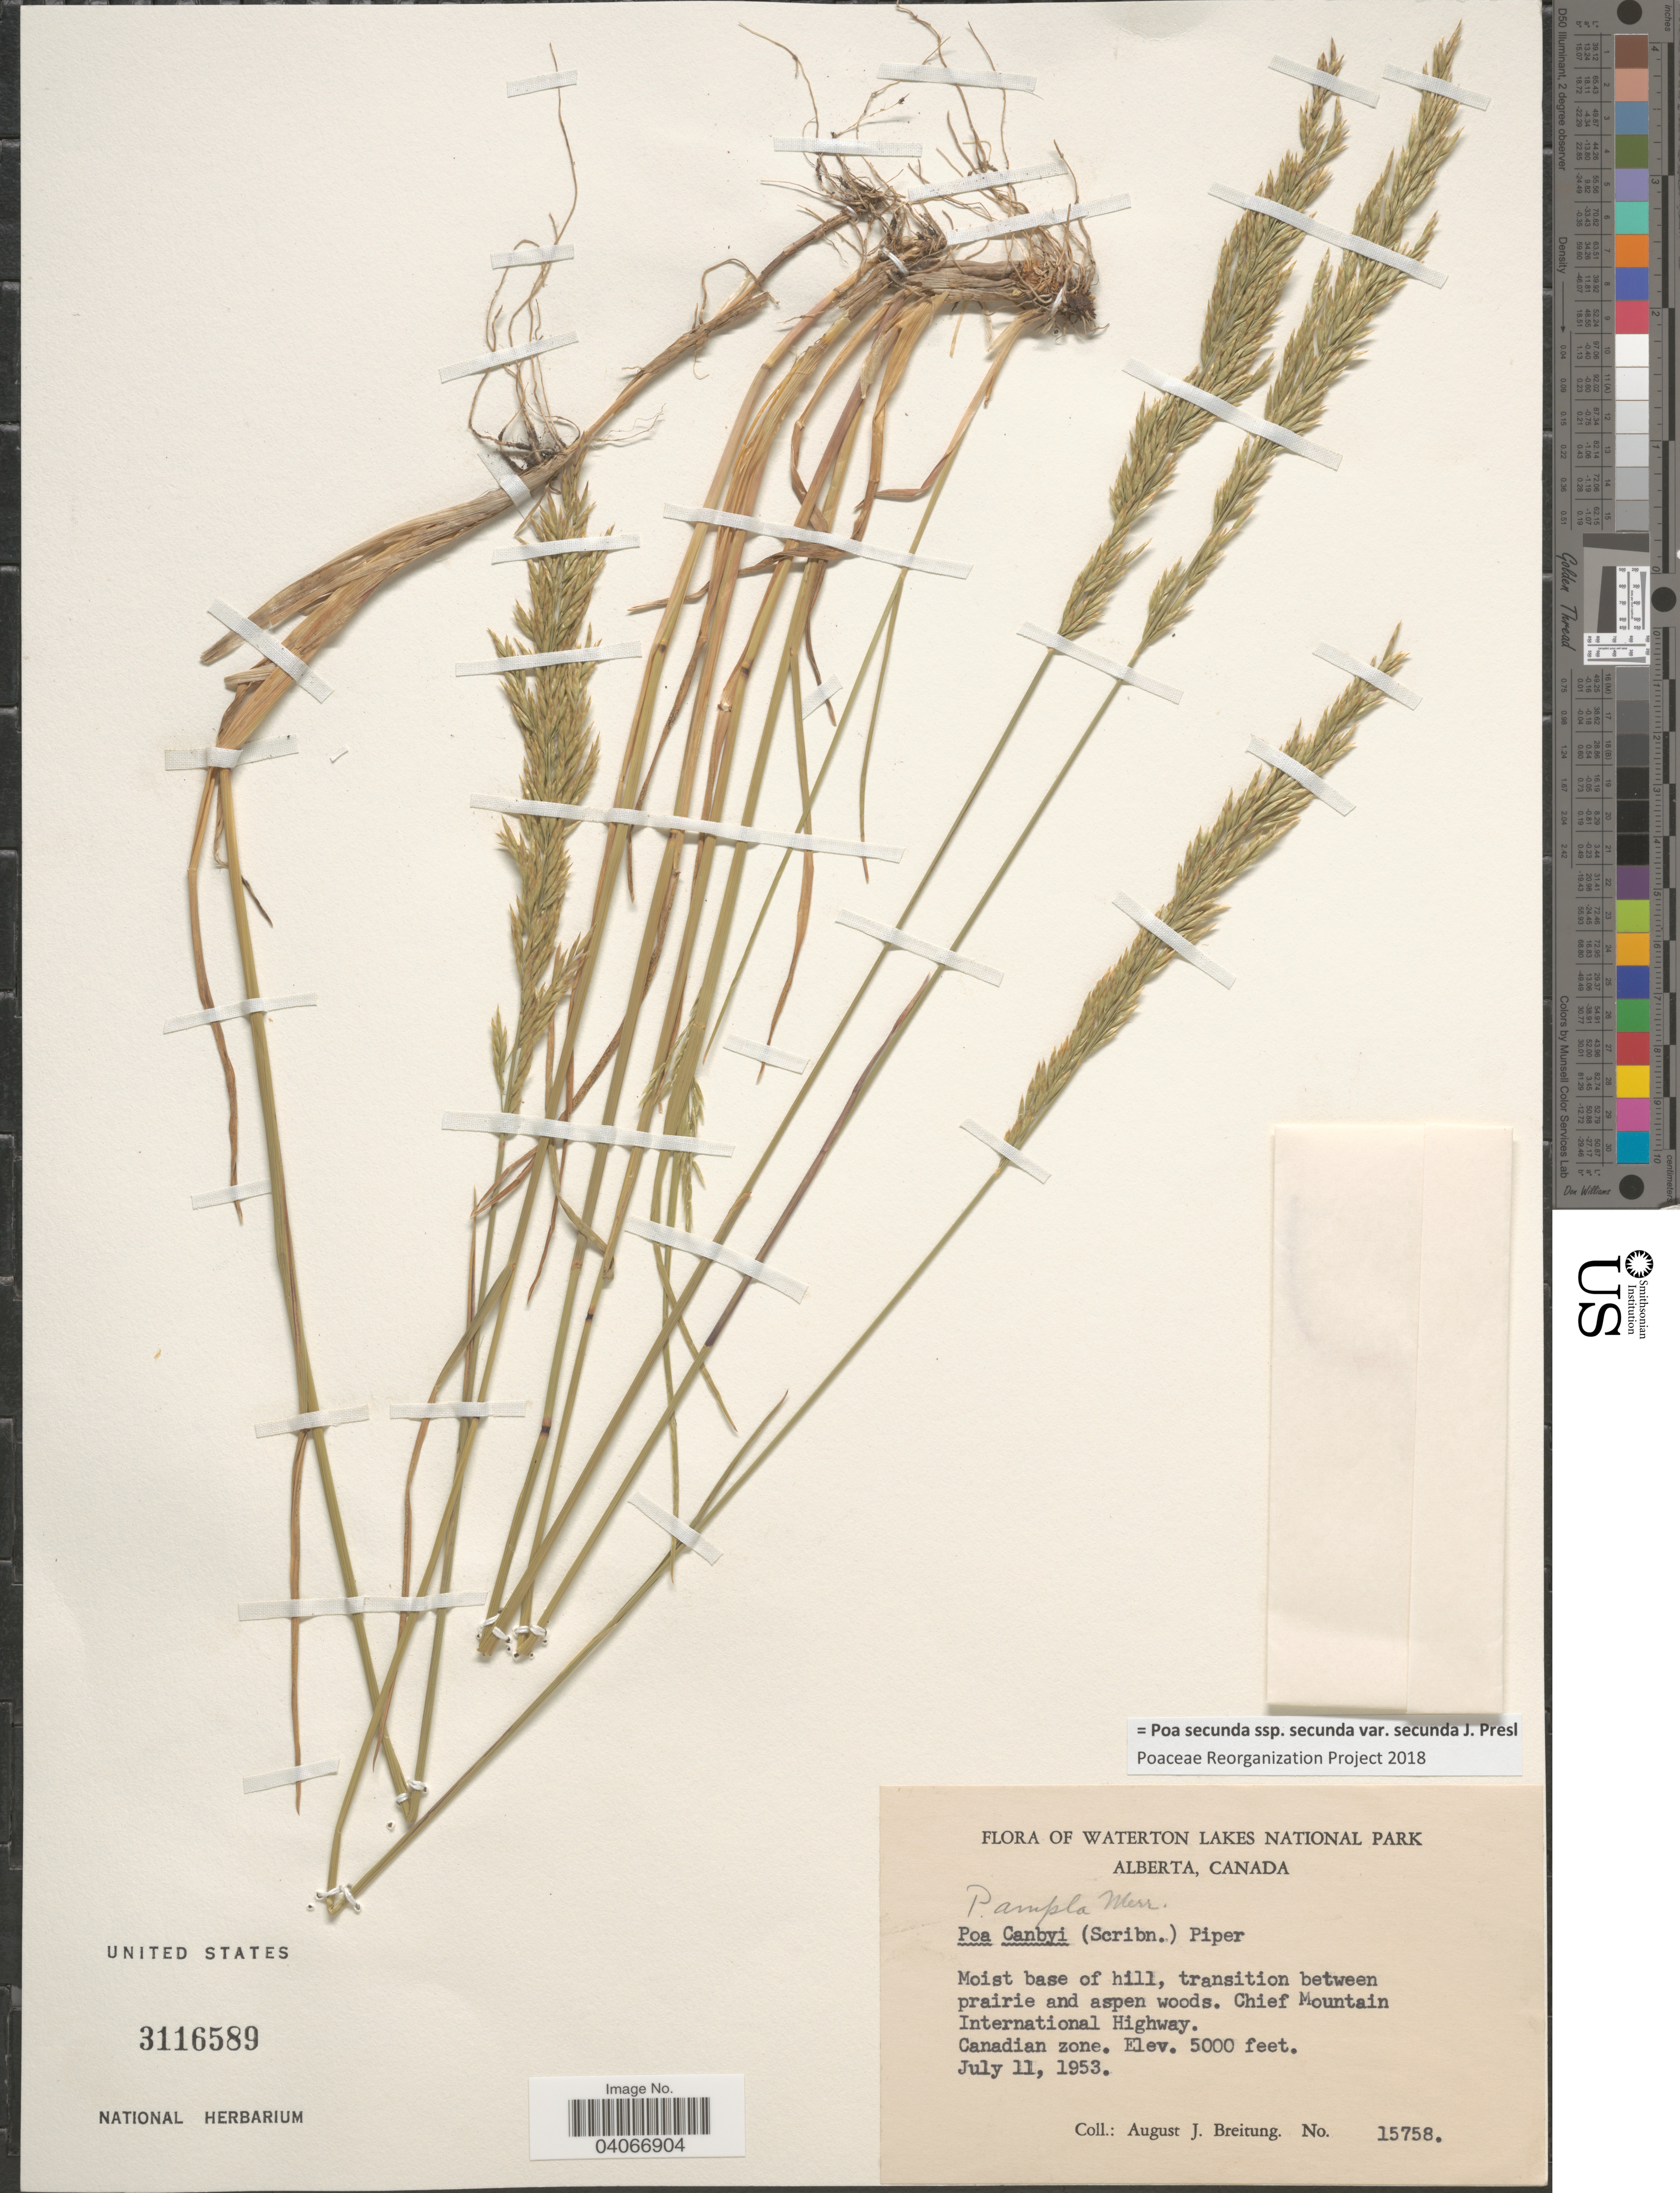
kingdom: Plantae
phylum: Tracheophyta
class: Liliopsida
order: Poales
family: Poaceae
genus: Poa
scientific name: Poa secunda subsp. secunda var. secunda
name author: J. Presl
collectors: A. Breitung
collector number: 15758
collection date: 1953-07-11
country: Canada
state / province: Alberta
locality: Waterton Lakes National Park. Moist base of hill, transition between prairie and aspen woods. Chief Mountain International Highway. Canadian zone.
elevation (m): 1524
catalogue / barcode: US 3116589